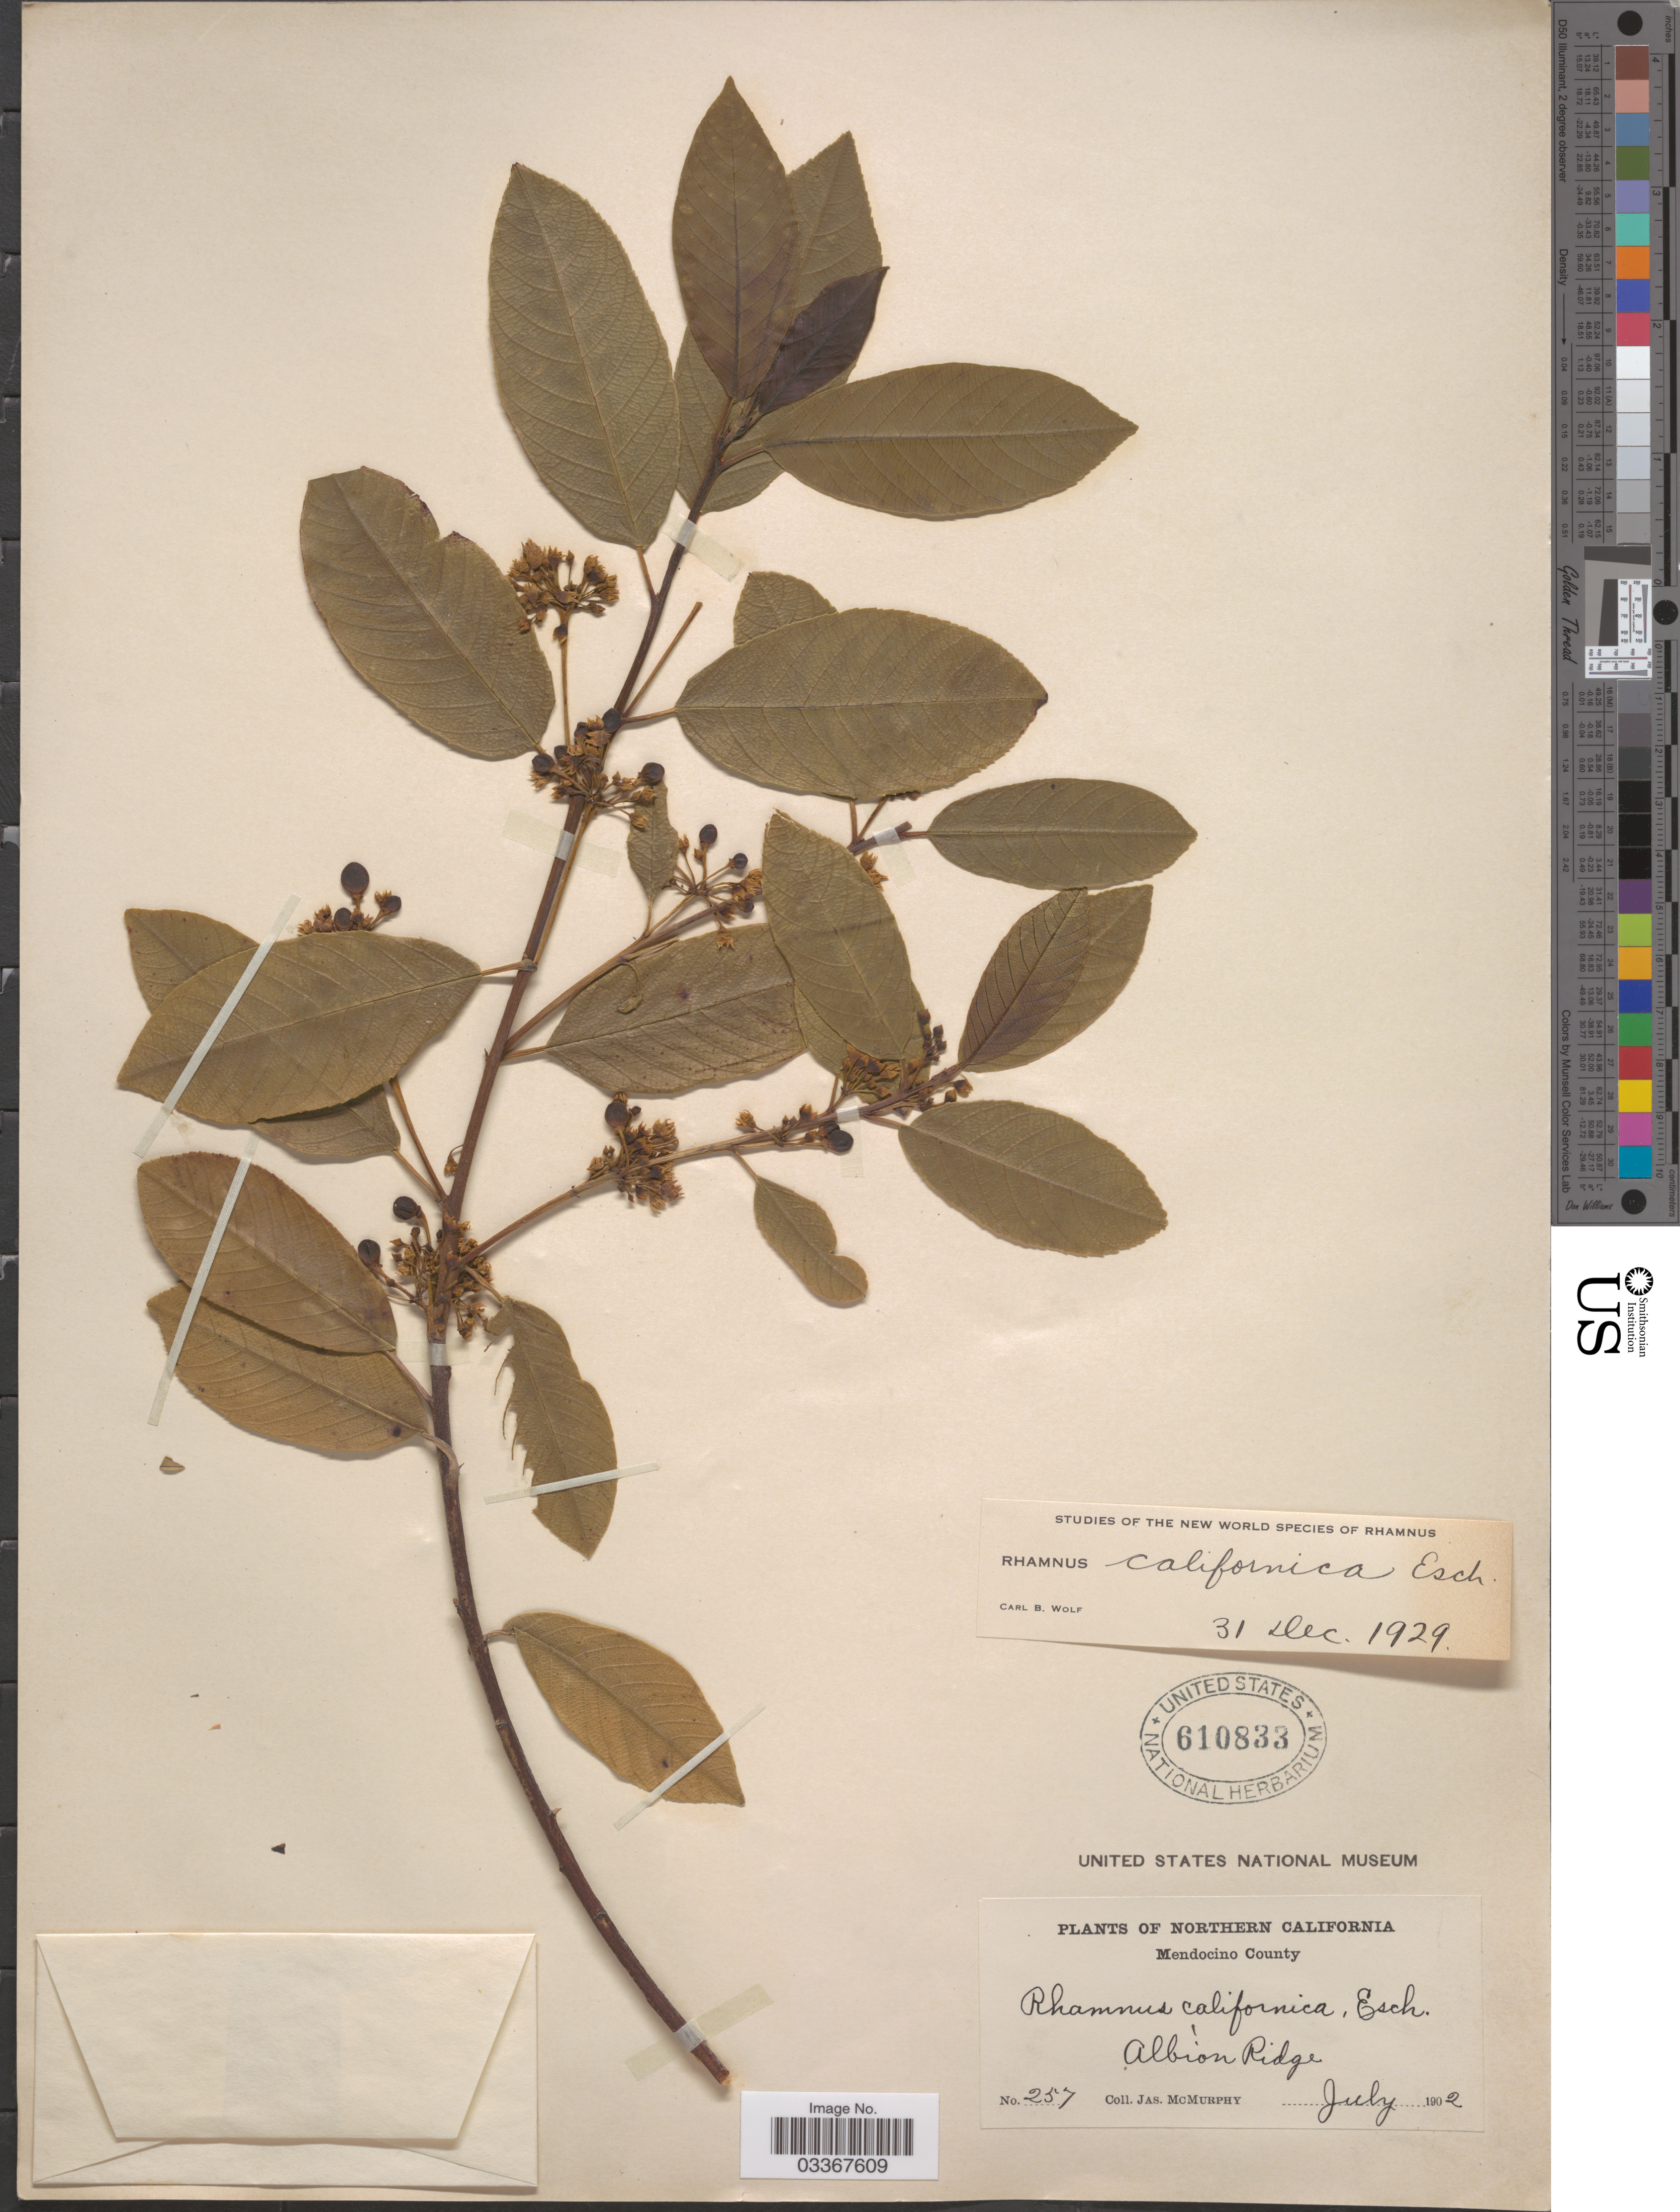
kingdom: Plantae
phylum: Tracheophyta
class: Magnoliopsida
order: Rosales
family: Rhamnaceae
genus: Frangula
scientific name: Frangula californica subsp. californica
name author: (Eschsch.) A. Gray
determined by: Strong, Mark T., (BOT), Smithsonian Institution - National Museum of Natural History (UNITED STATES)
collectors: J. McMurphy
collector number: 257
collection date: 1902-07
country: United States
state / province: California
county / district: Mendocino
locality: Northern California, Mendocino County, Albion Ridge.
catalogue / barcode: US 610833